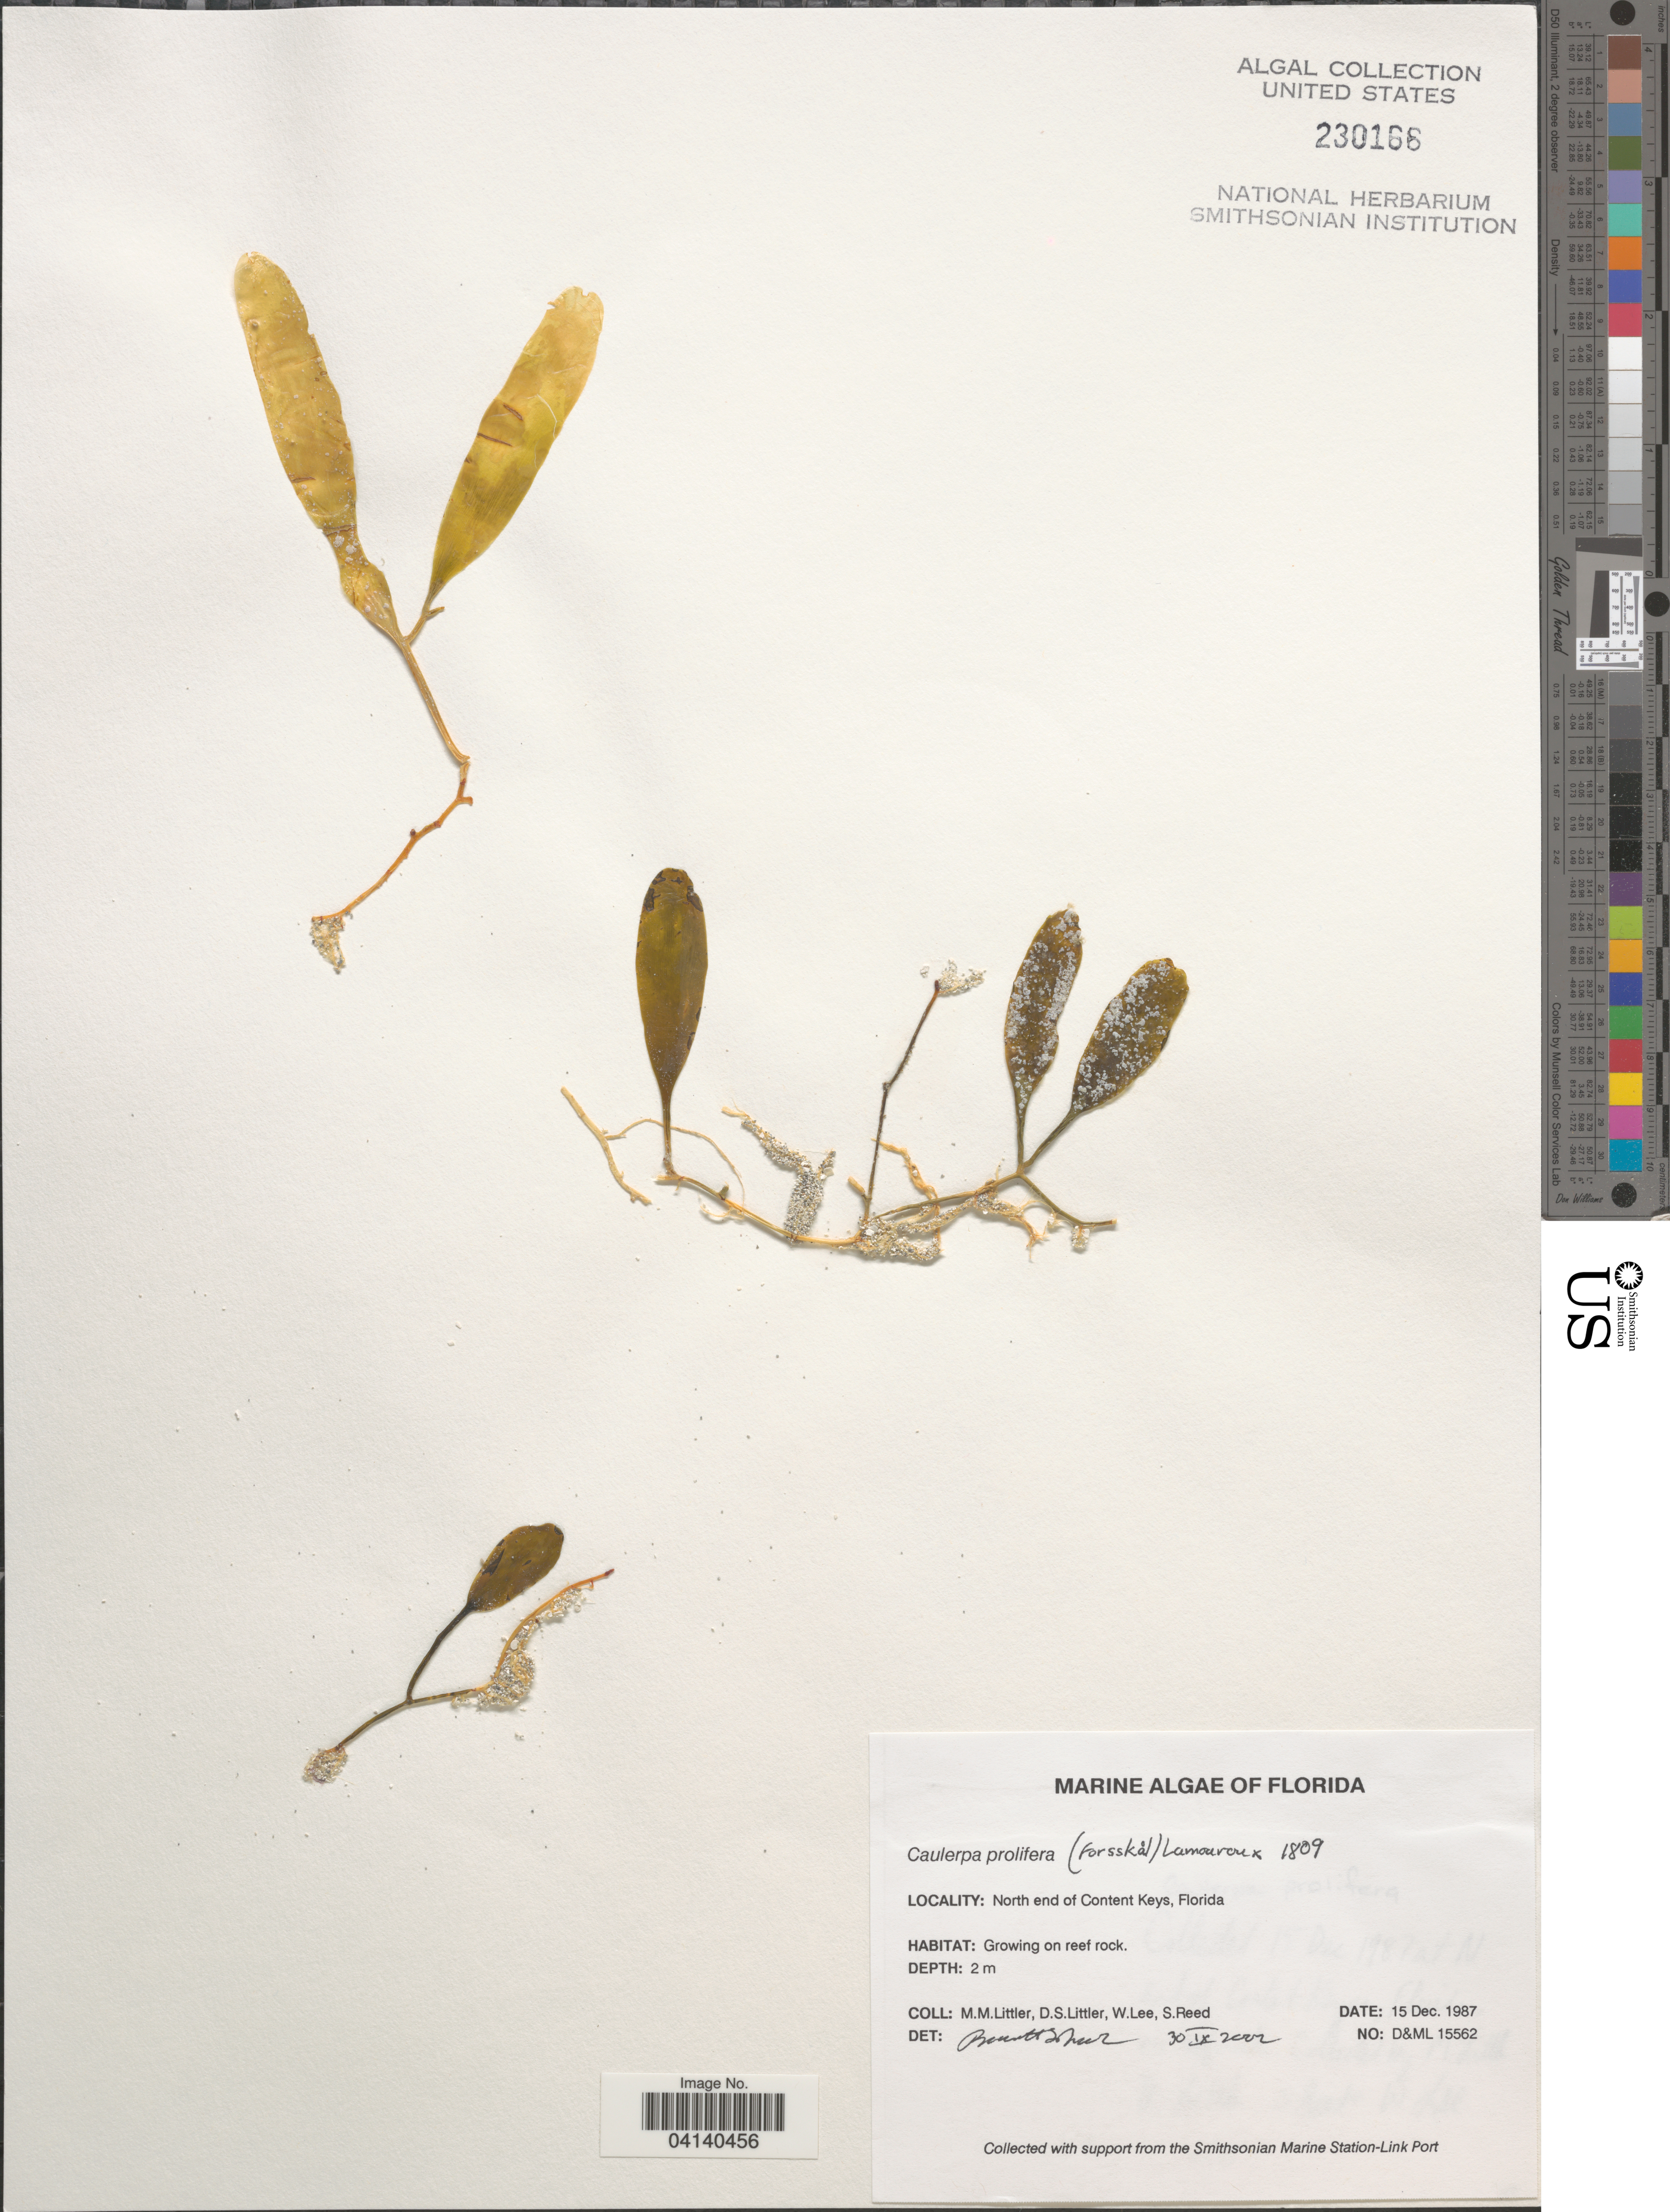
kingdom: Plantae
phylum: Chlorophyta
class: Ulvophyceae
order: Bryopsidales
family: Caulerpaceae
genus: Caulerpa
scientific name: Caulerpa prolifera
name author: (Forssk.) J.V.Lamouroux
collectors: D. S. Littler, W. Lee & S. Reed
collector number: D&ML15562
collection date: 1987-12-15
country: United States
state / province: Florida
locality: North end of Content Keys.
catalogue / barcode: US 230166